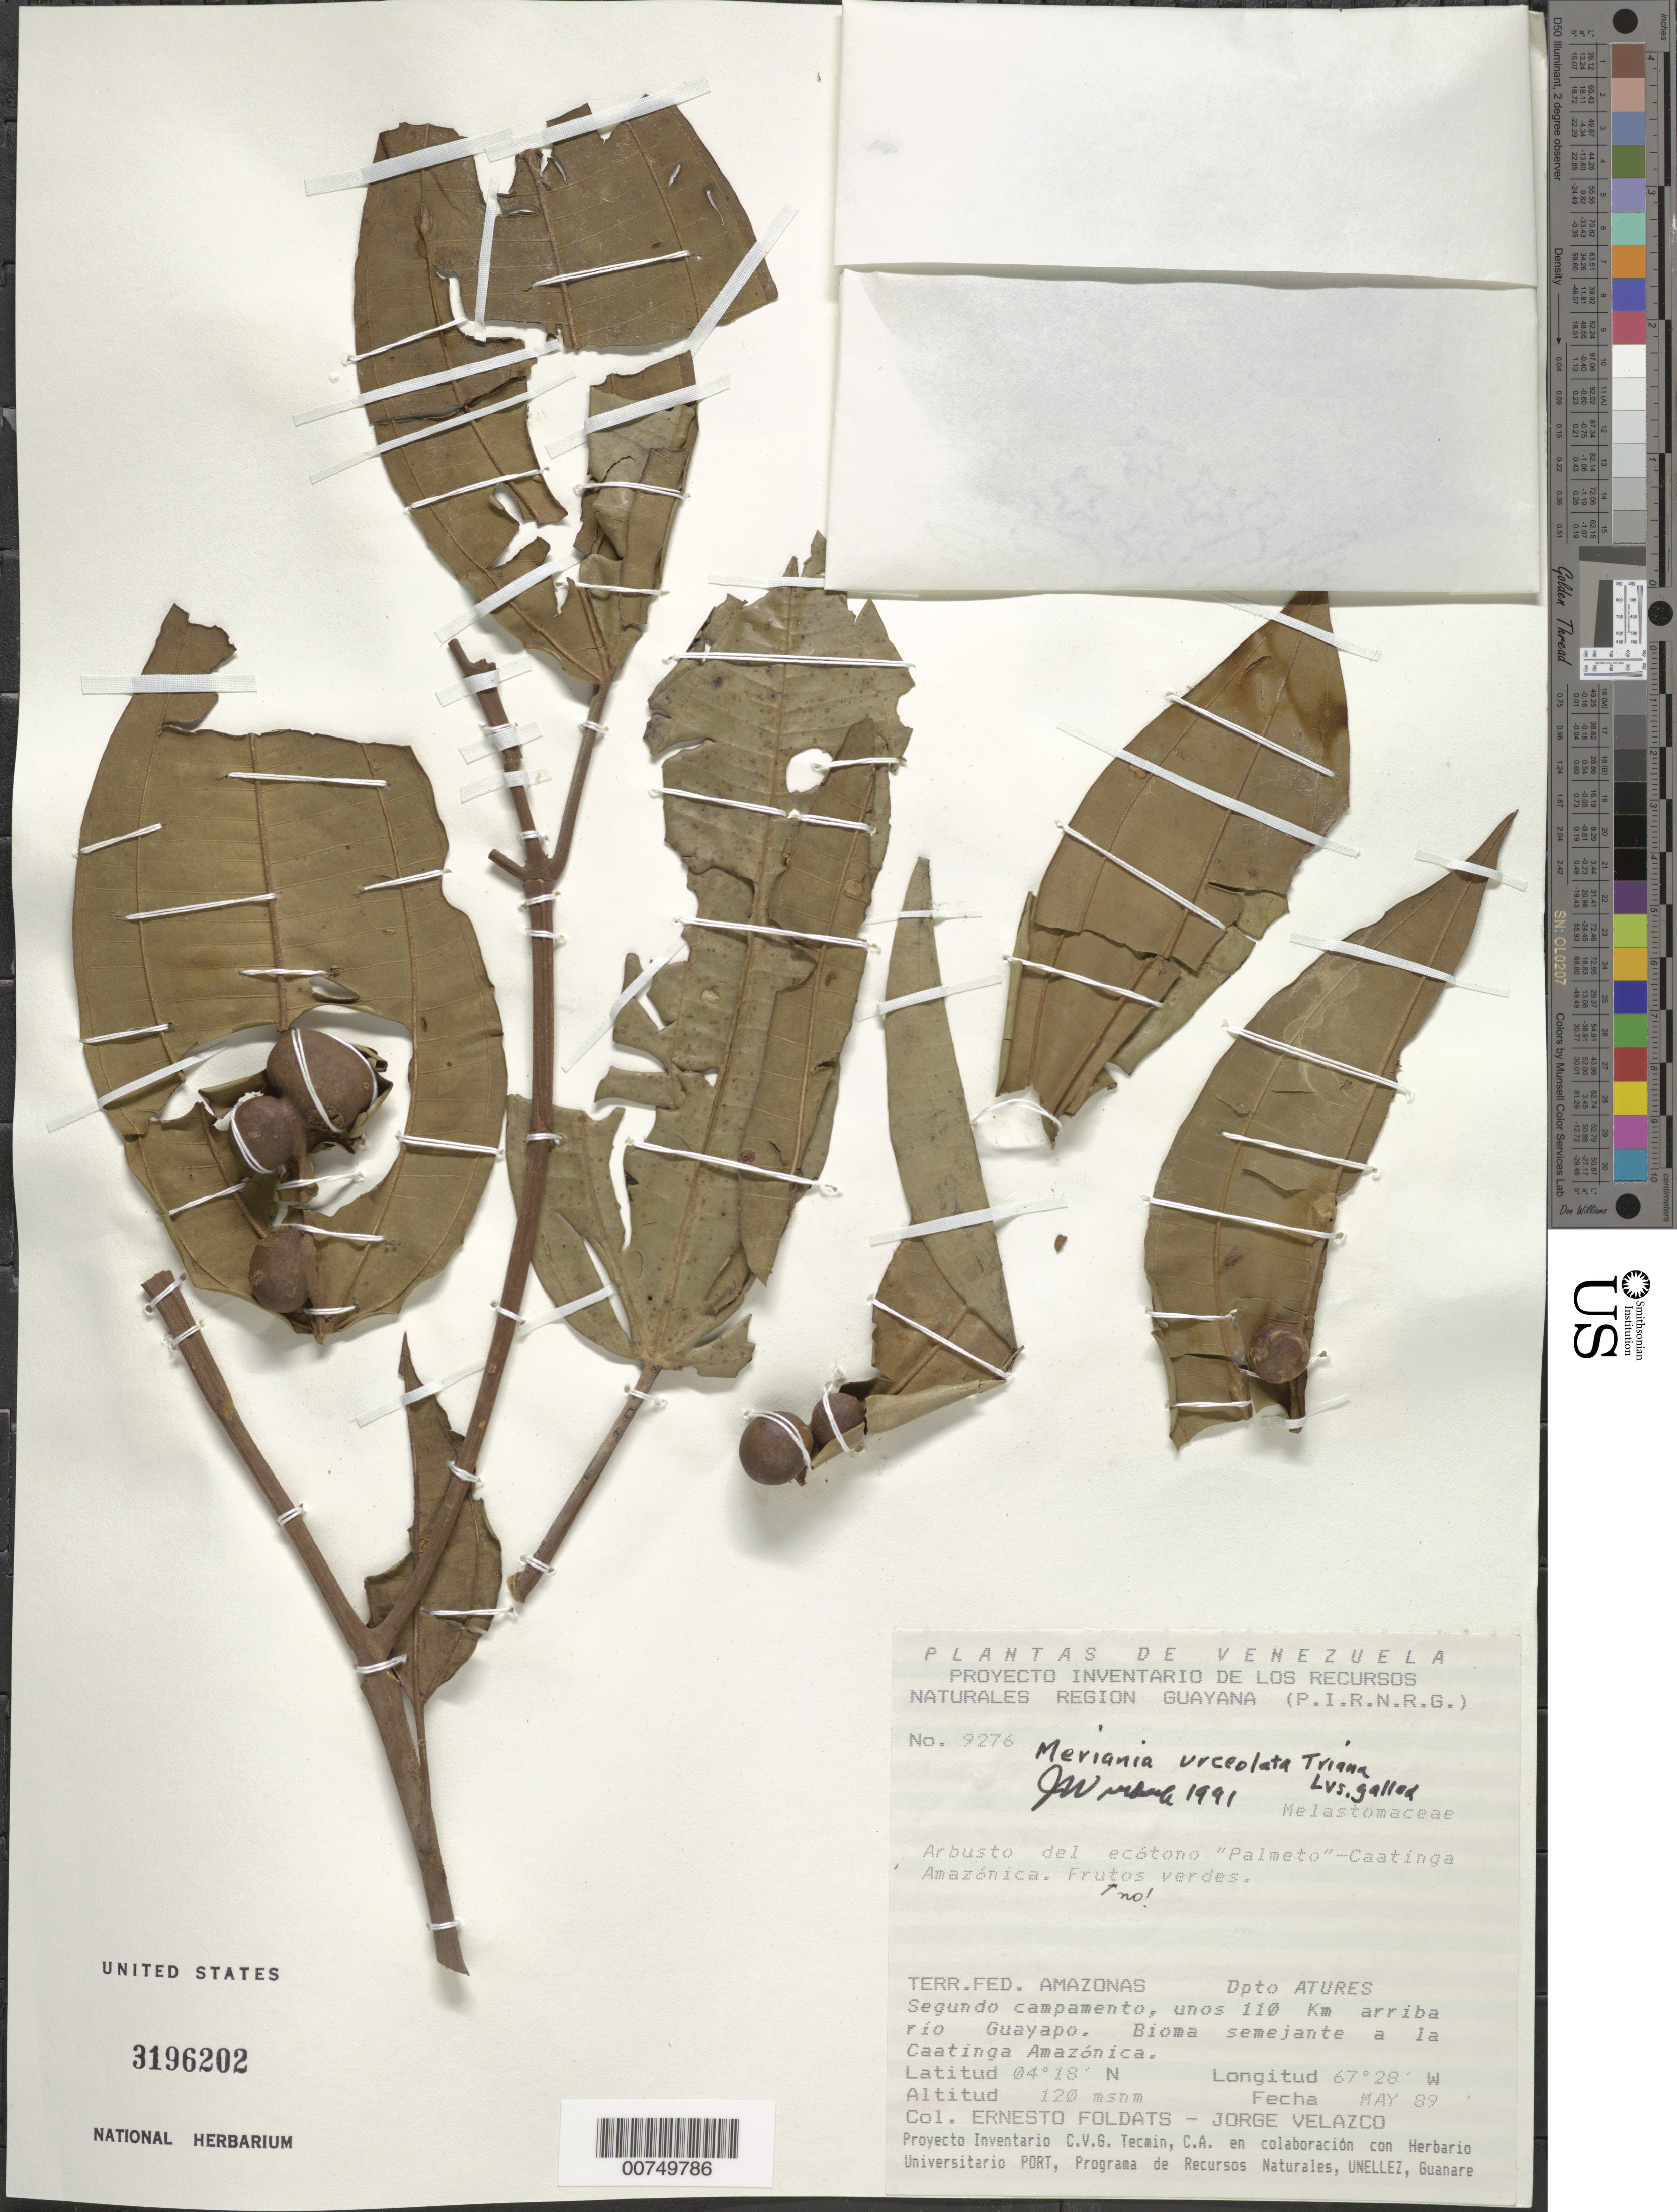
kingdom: Plantae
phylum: Tracheophyta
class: Magnoliopsida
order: Myrtales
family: Melastomataceae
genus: Meriania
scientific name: Meriania urceolata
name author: Triana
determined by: Wurdack, John J., (US), US (UNITED STATES)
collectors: E. Foldats & J. Velazco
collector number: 9276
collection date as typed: May-89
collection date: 1989-05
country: Venezuela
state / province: Amazonas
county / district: Atures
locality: Río Guayapo, 110 km from second camp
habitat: Ecotono "Palmeto"-Castinga Amazonica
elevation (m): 120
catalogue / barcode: US 3196202